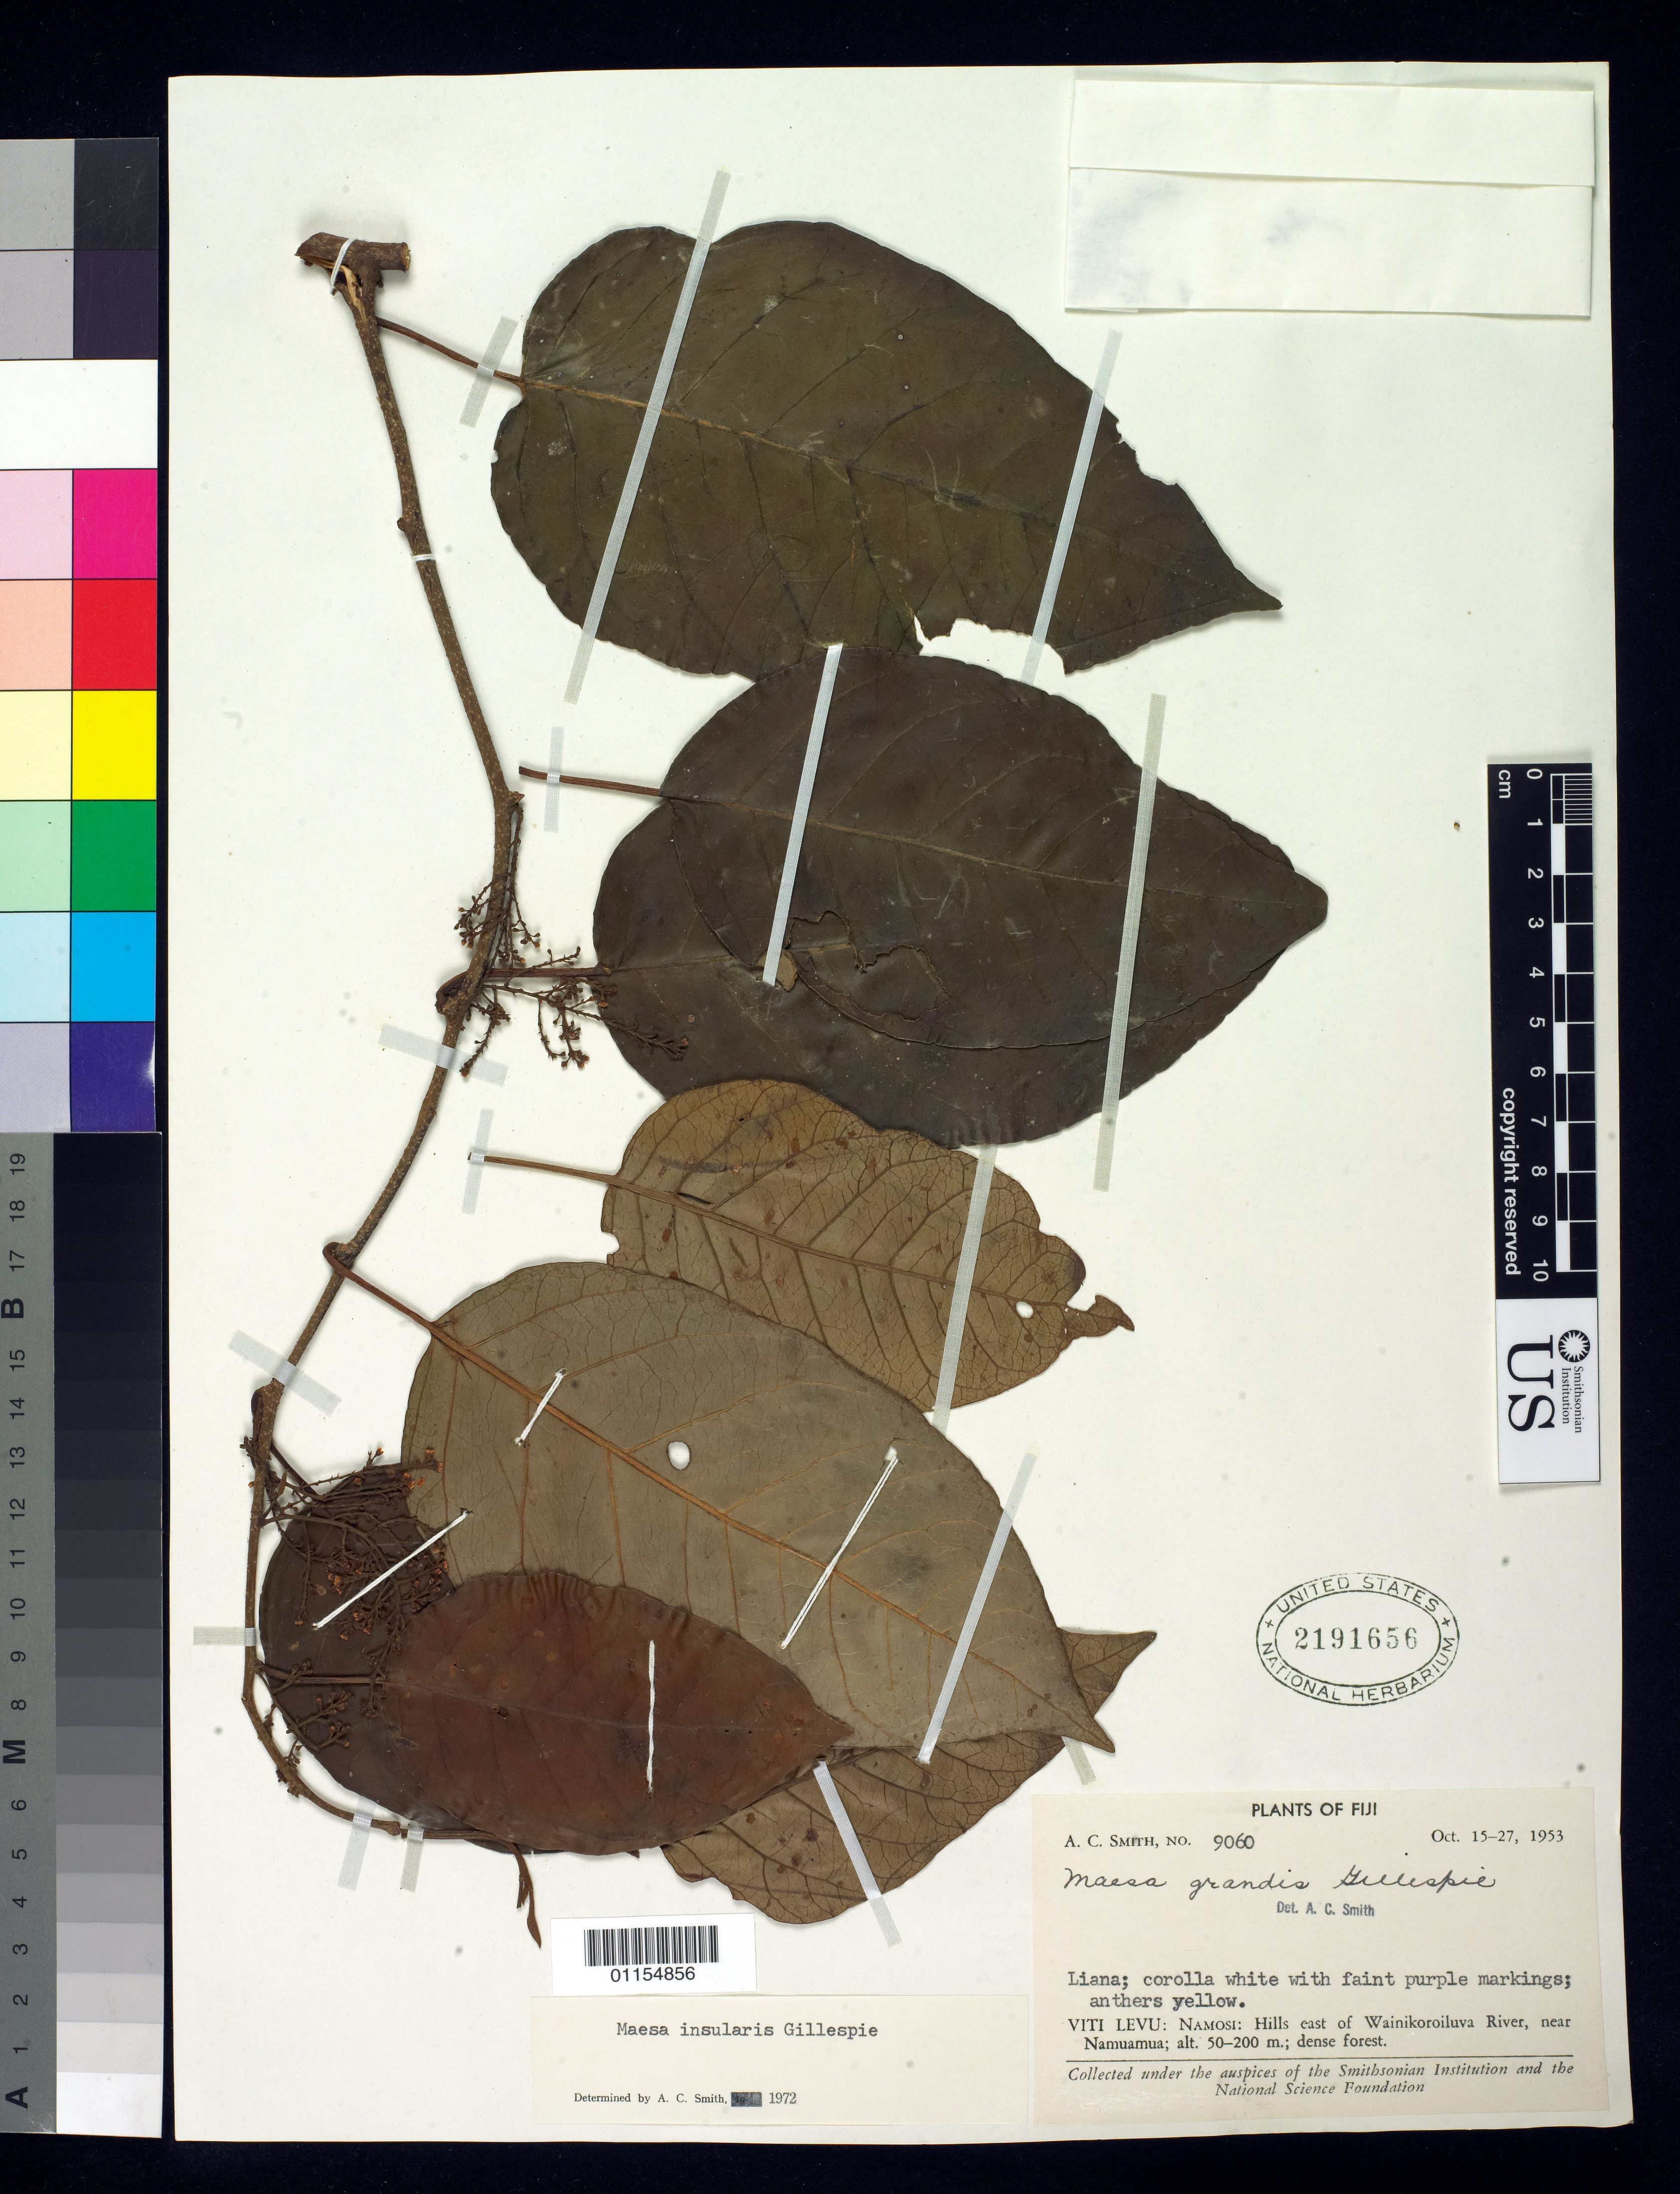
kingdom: Plantae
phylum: Tracheophyta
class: Magnoliopsida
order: Ericales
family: Primulaceae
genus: Maesa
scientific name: Maesa insularis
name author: Gillespie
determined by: Smith, A. C.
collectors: A. C. Smith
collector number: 9060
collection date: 1953-10-15/1953-10-27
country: Fiji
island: Viti Levu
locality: Namosi: Hills E of Wainikoroiluva River, near Namuamua.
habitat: Dense forest.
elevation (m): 50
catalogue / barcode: US 2191656